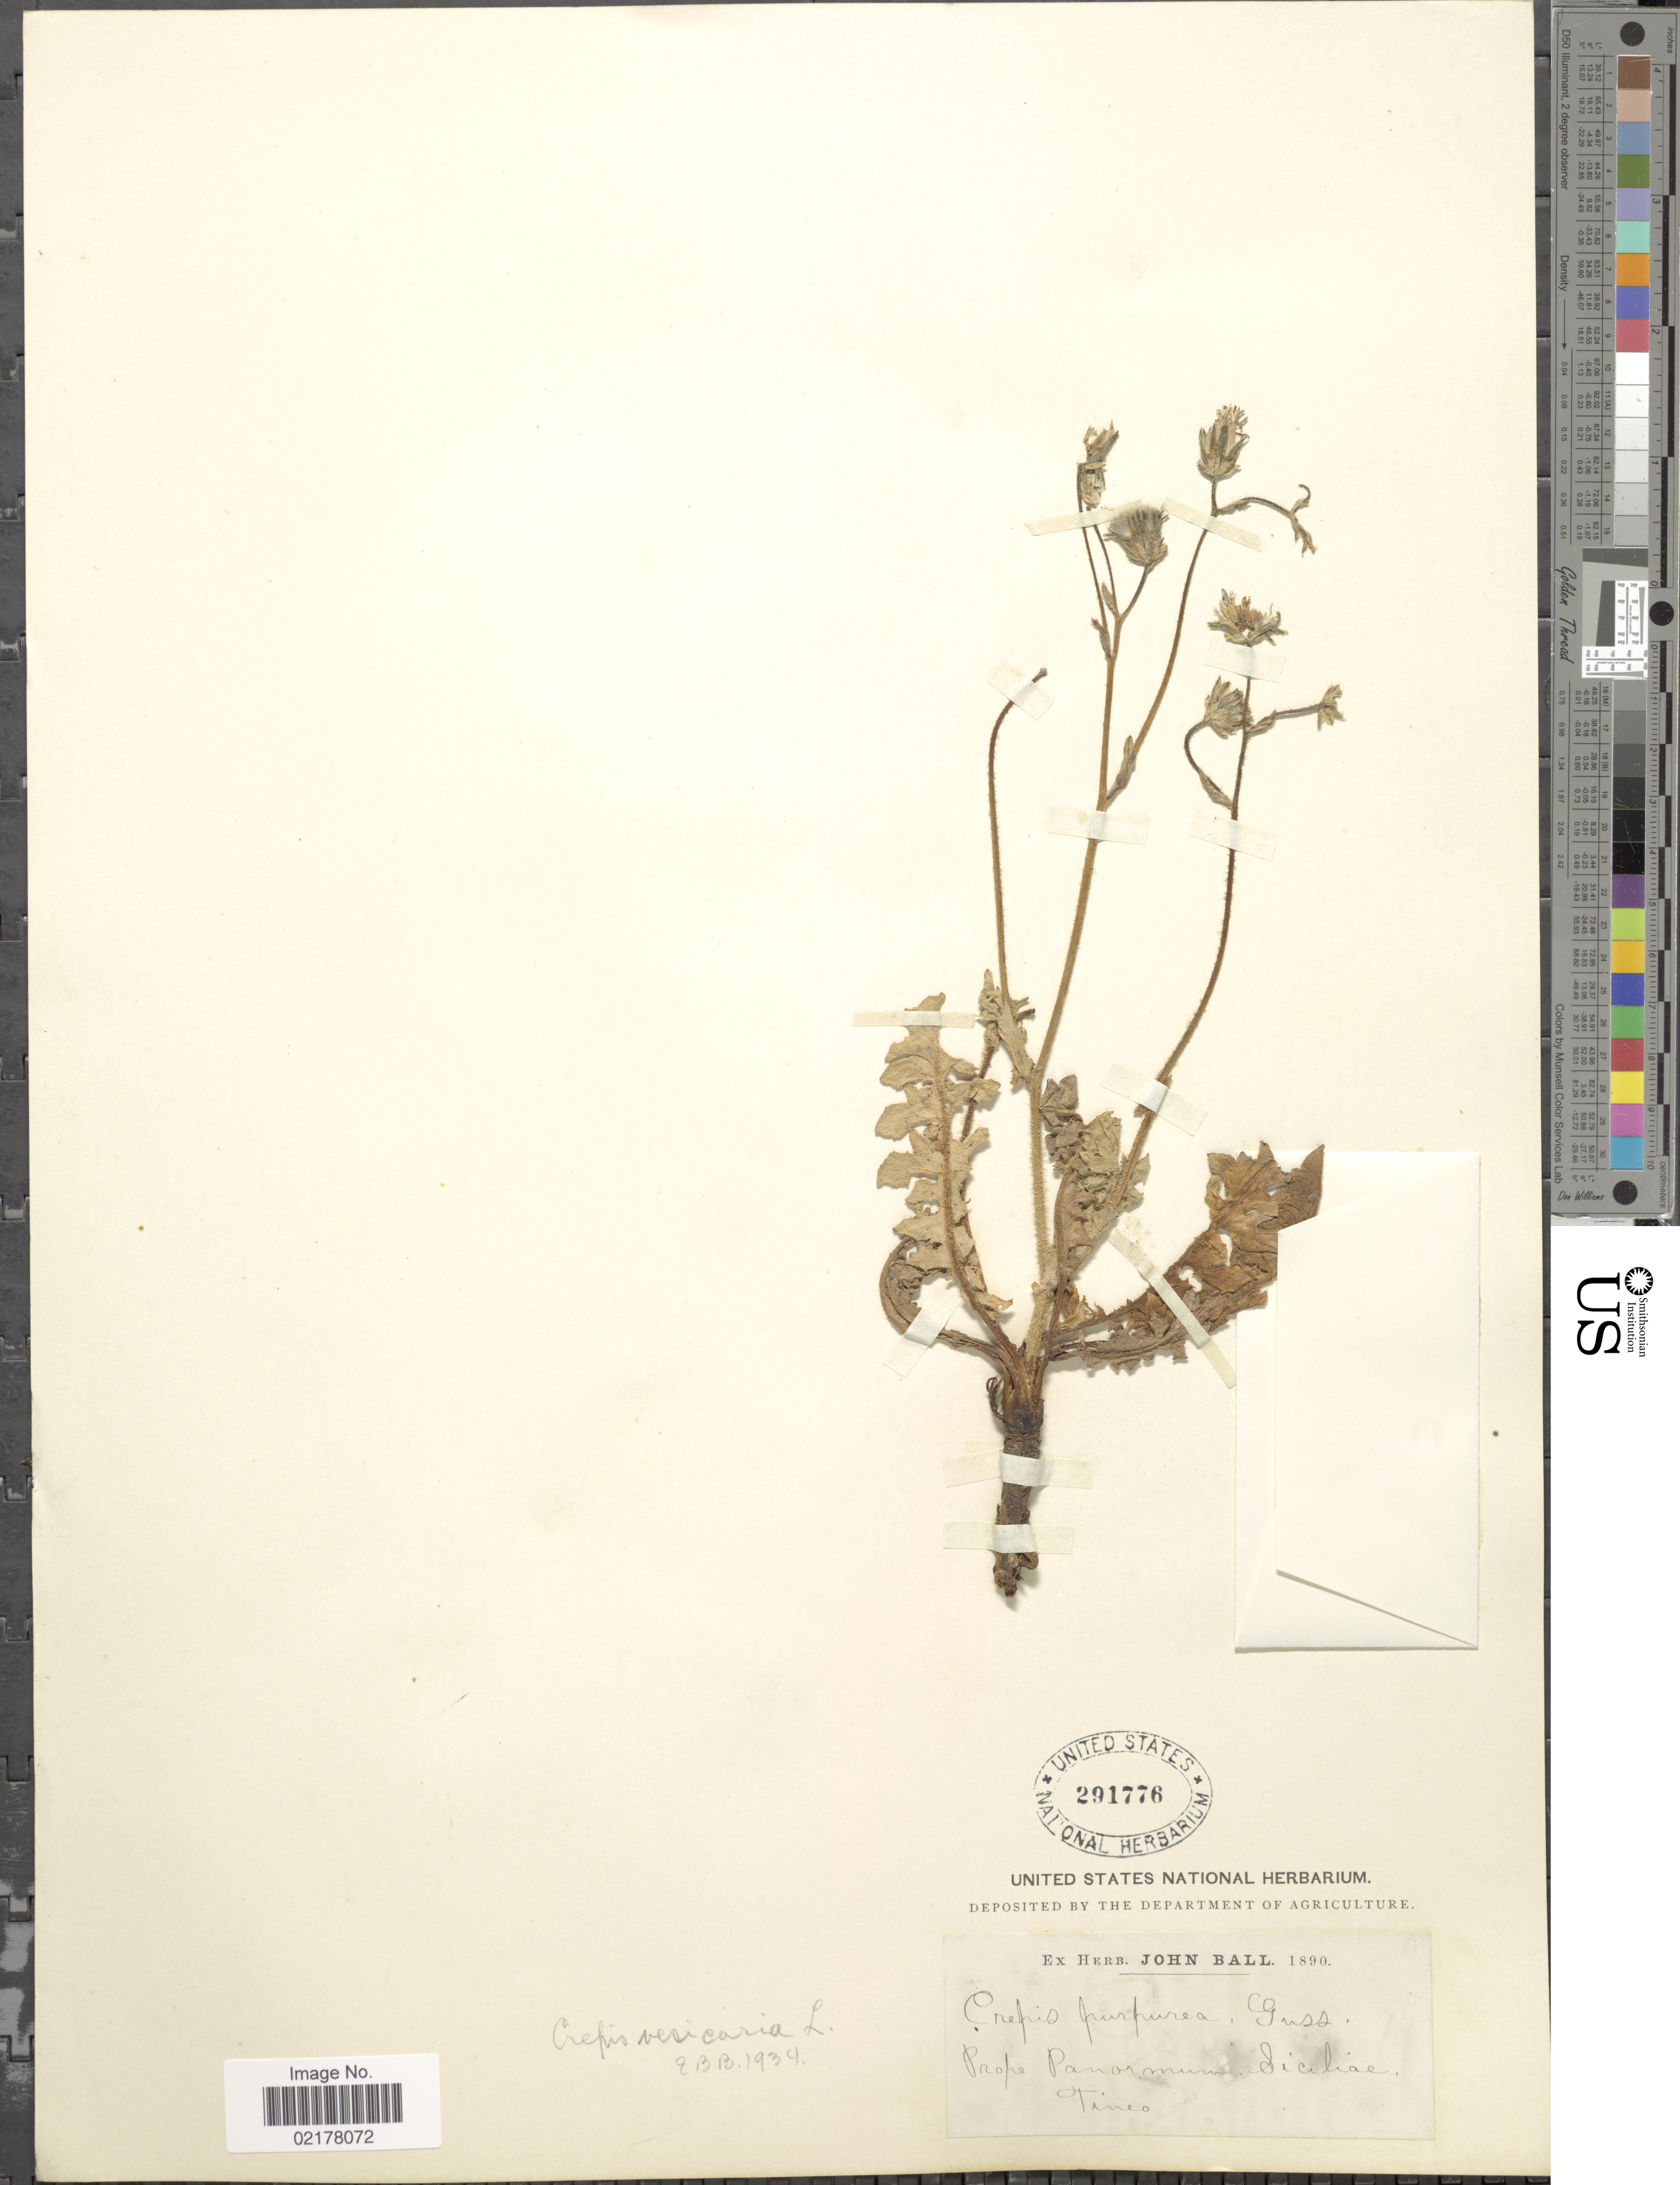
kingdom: Plantae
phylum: Tracheophyta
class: Magnoliopsida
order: Asterales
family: Asteraceae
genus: Crepis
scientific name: Crepis vesicaria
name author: L.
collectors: Tineo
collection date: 1890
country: Italy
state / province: Siciliana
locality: Prope Panormum Siciliae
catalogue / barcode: US 291776